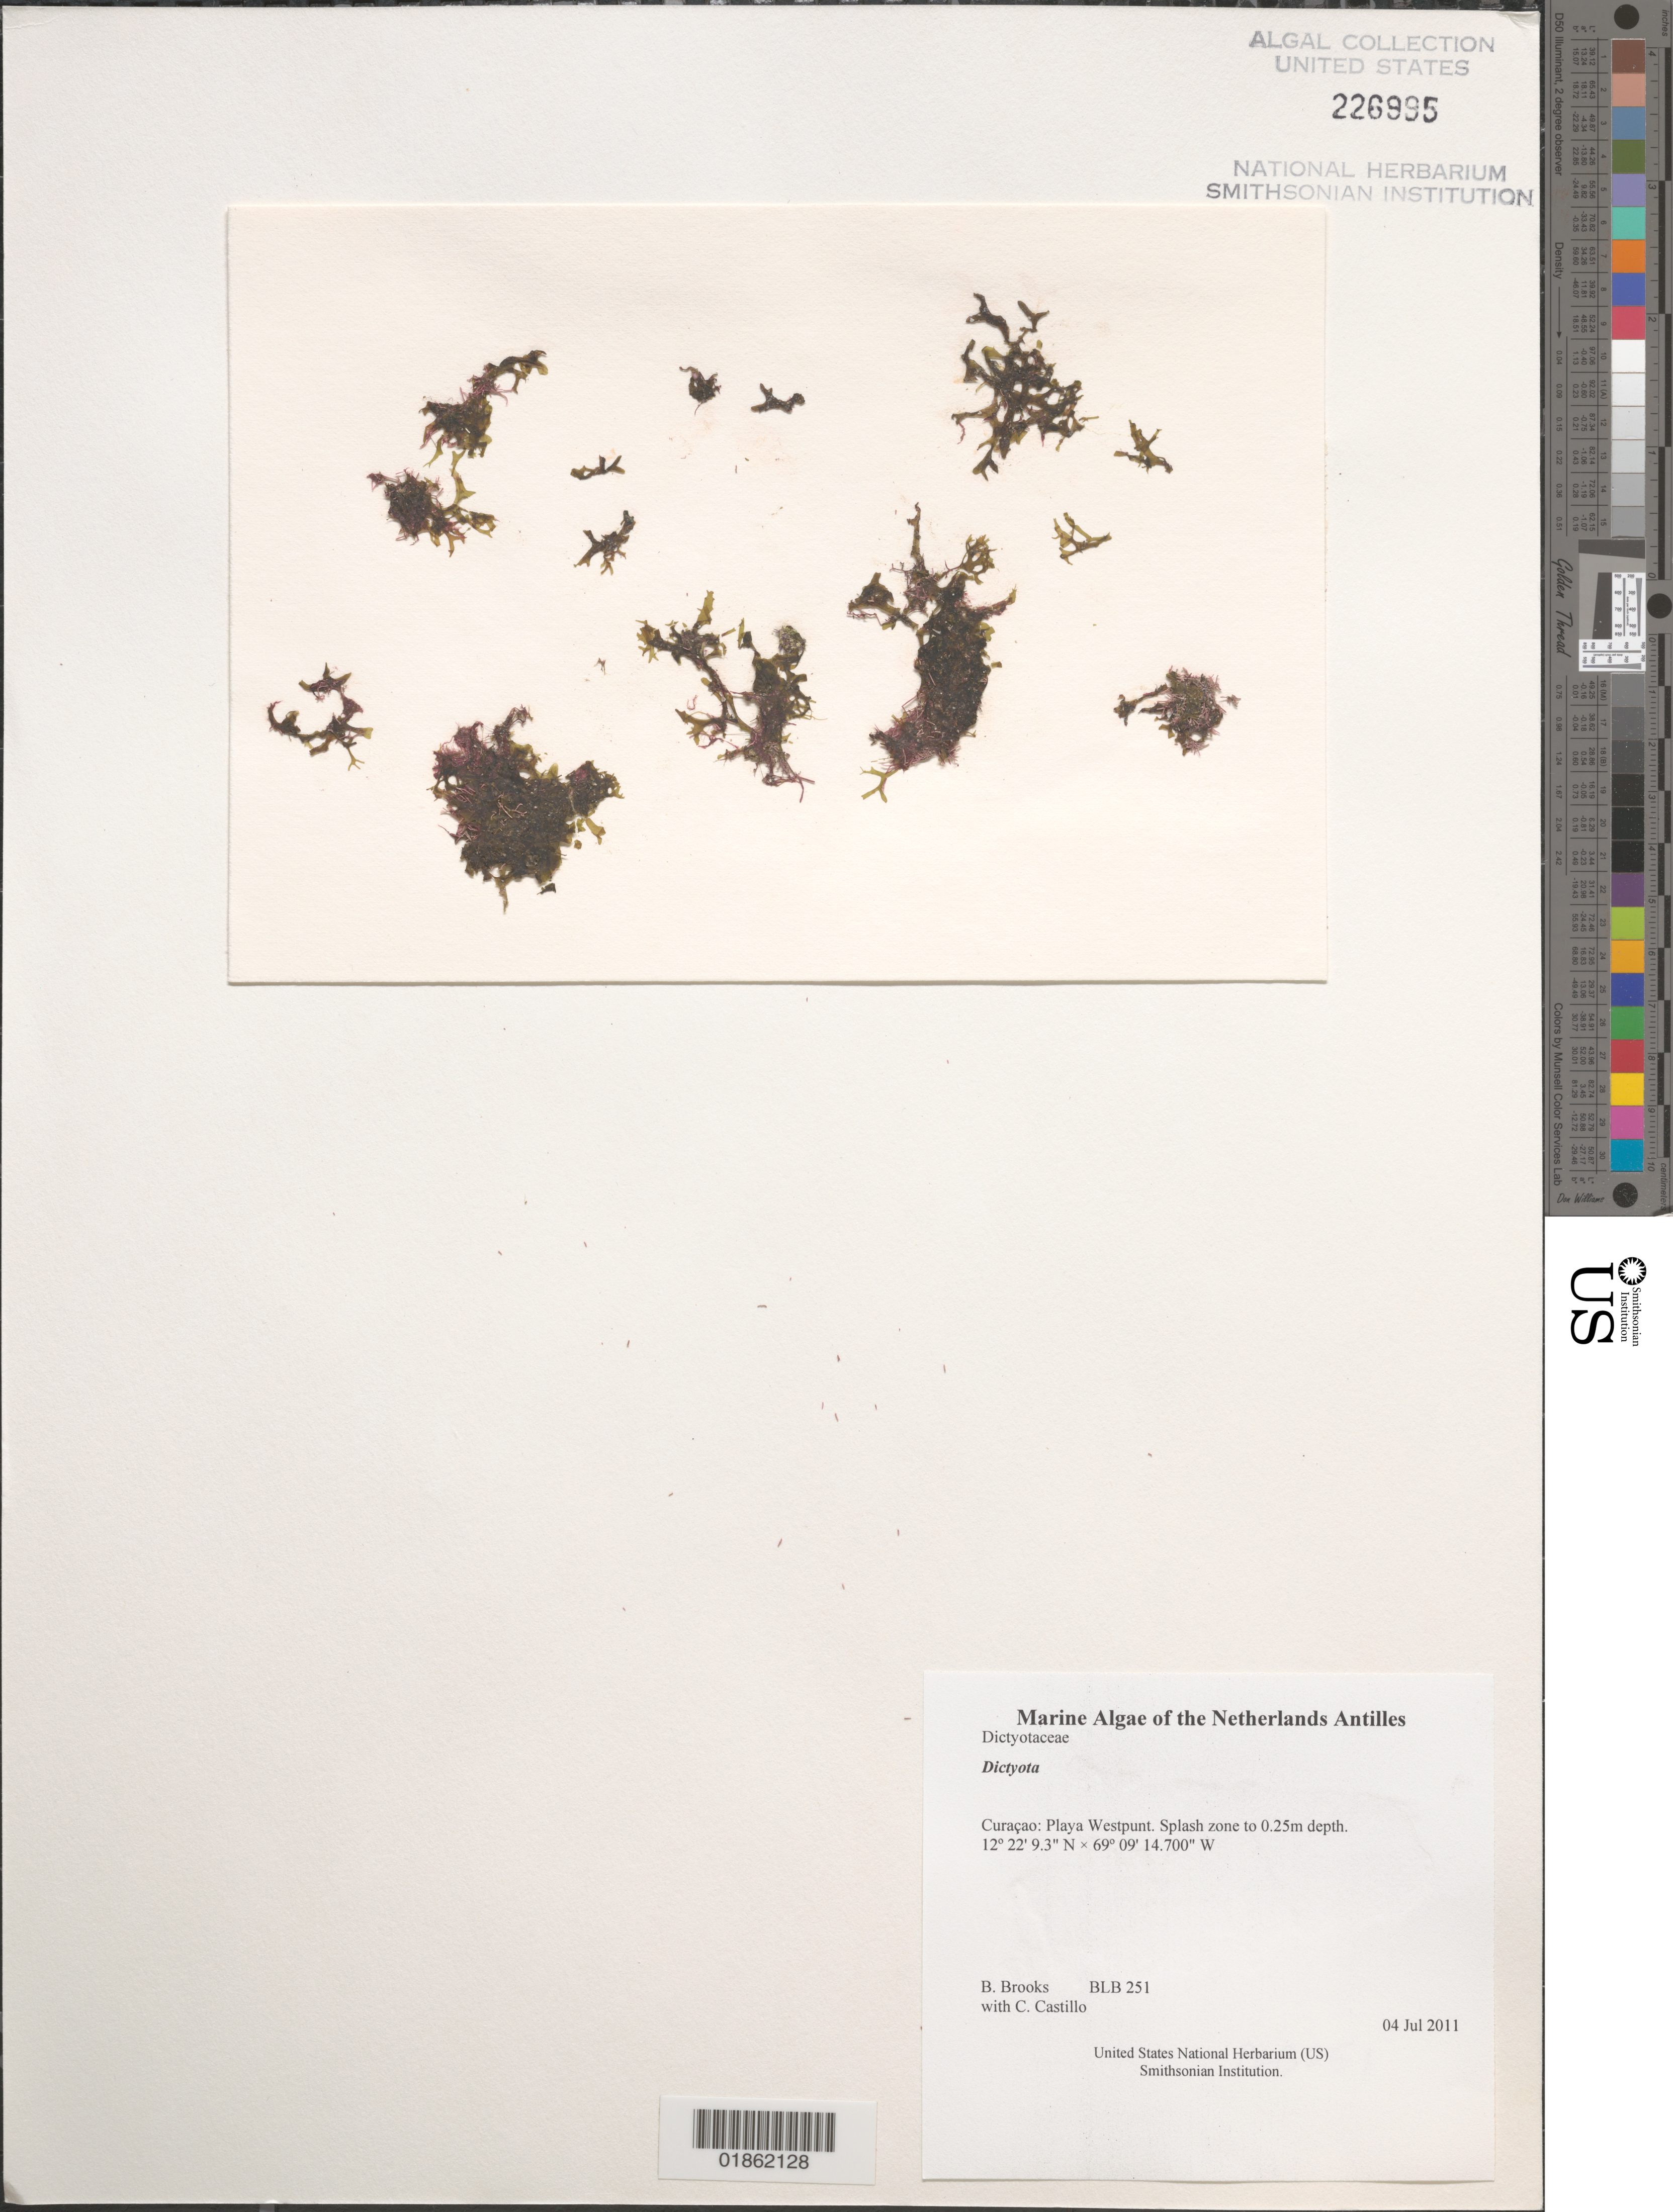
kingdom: Chromista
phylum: Ochrophyta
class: Phaeophyceae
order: Dictyotales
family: Dictyotaceae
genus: Dictyota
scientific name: Dictyota sp.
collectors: B. Brooks & C. Castillo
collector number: BLB 251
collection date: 2011-07-04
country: Curaçao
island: Curaçao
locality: Playa Westpunt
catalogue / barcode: US 226995